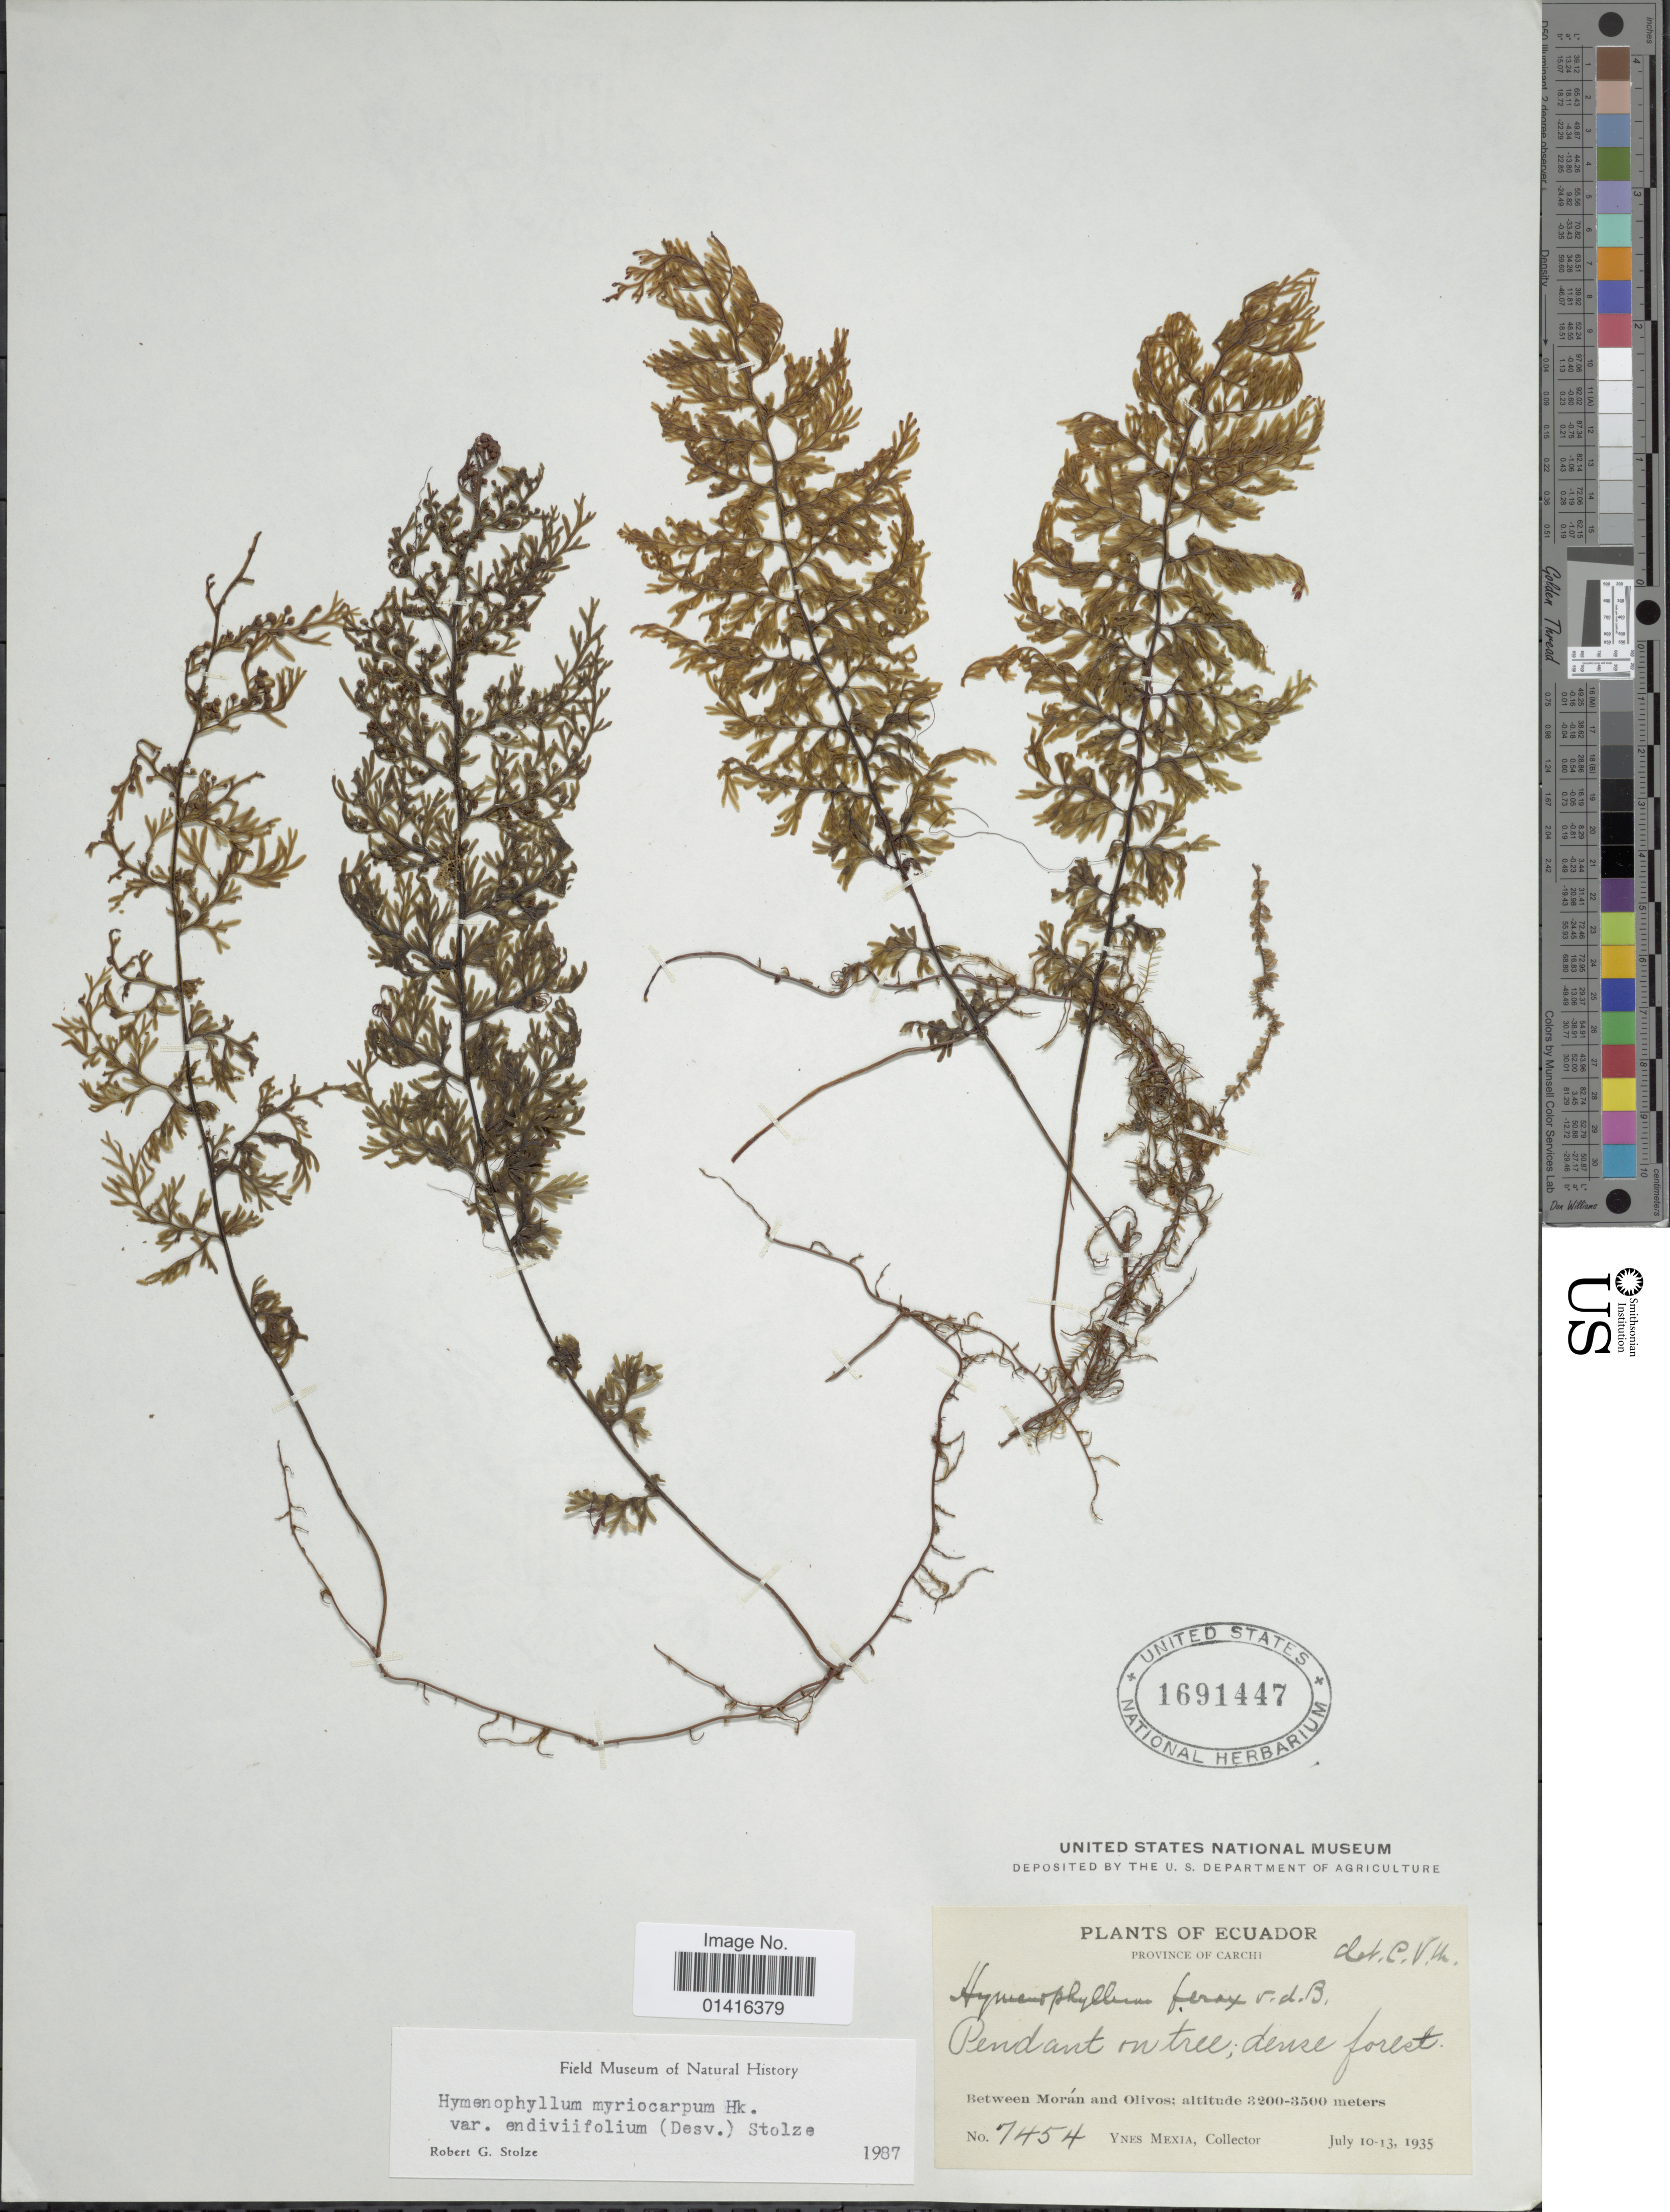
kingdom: Plantae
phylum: Tracheophyta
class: Polypodiopsida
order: Hymenophyllales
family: Hymenophyllaceae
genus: Hymenophyllum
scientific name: Hymenophyllum myriocarpum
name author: Hook.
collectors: Y. Mexia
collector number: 7454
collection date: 1935-07-10/1935-07-13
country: Ecuador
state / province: Carchi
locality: Between Morán and Olivos.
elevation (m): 3200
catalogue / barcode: US 1691447